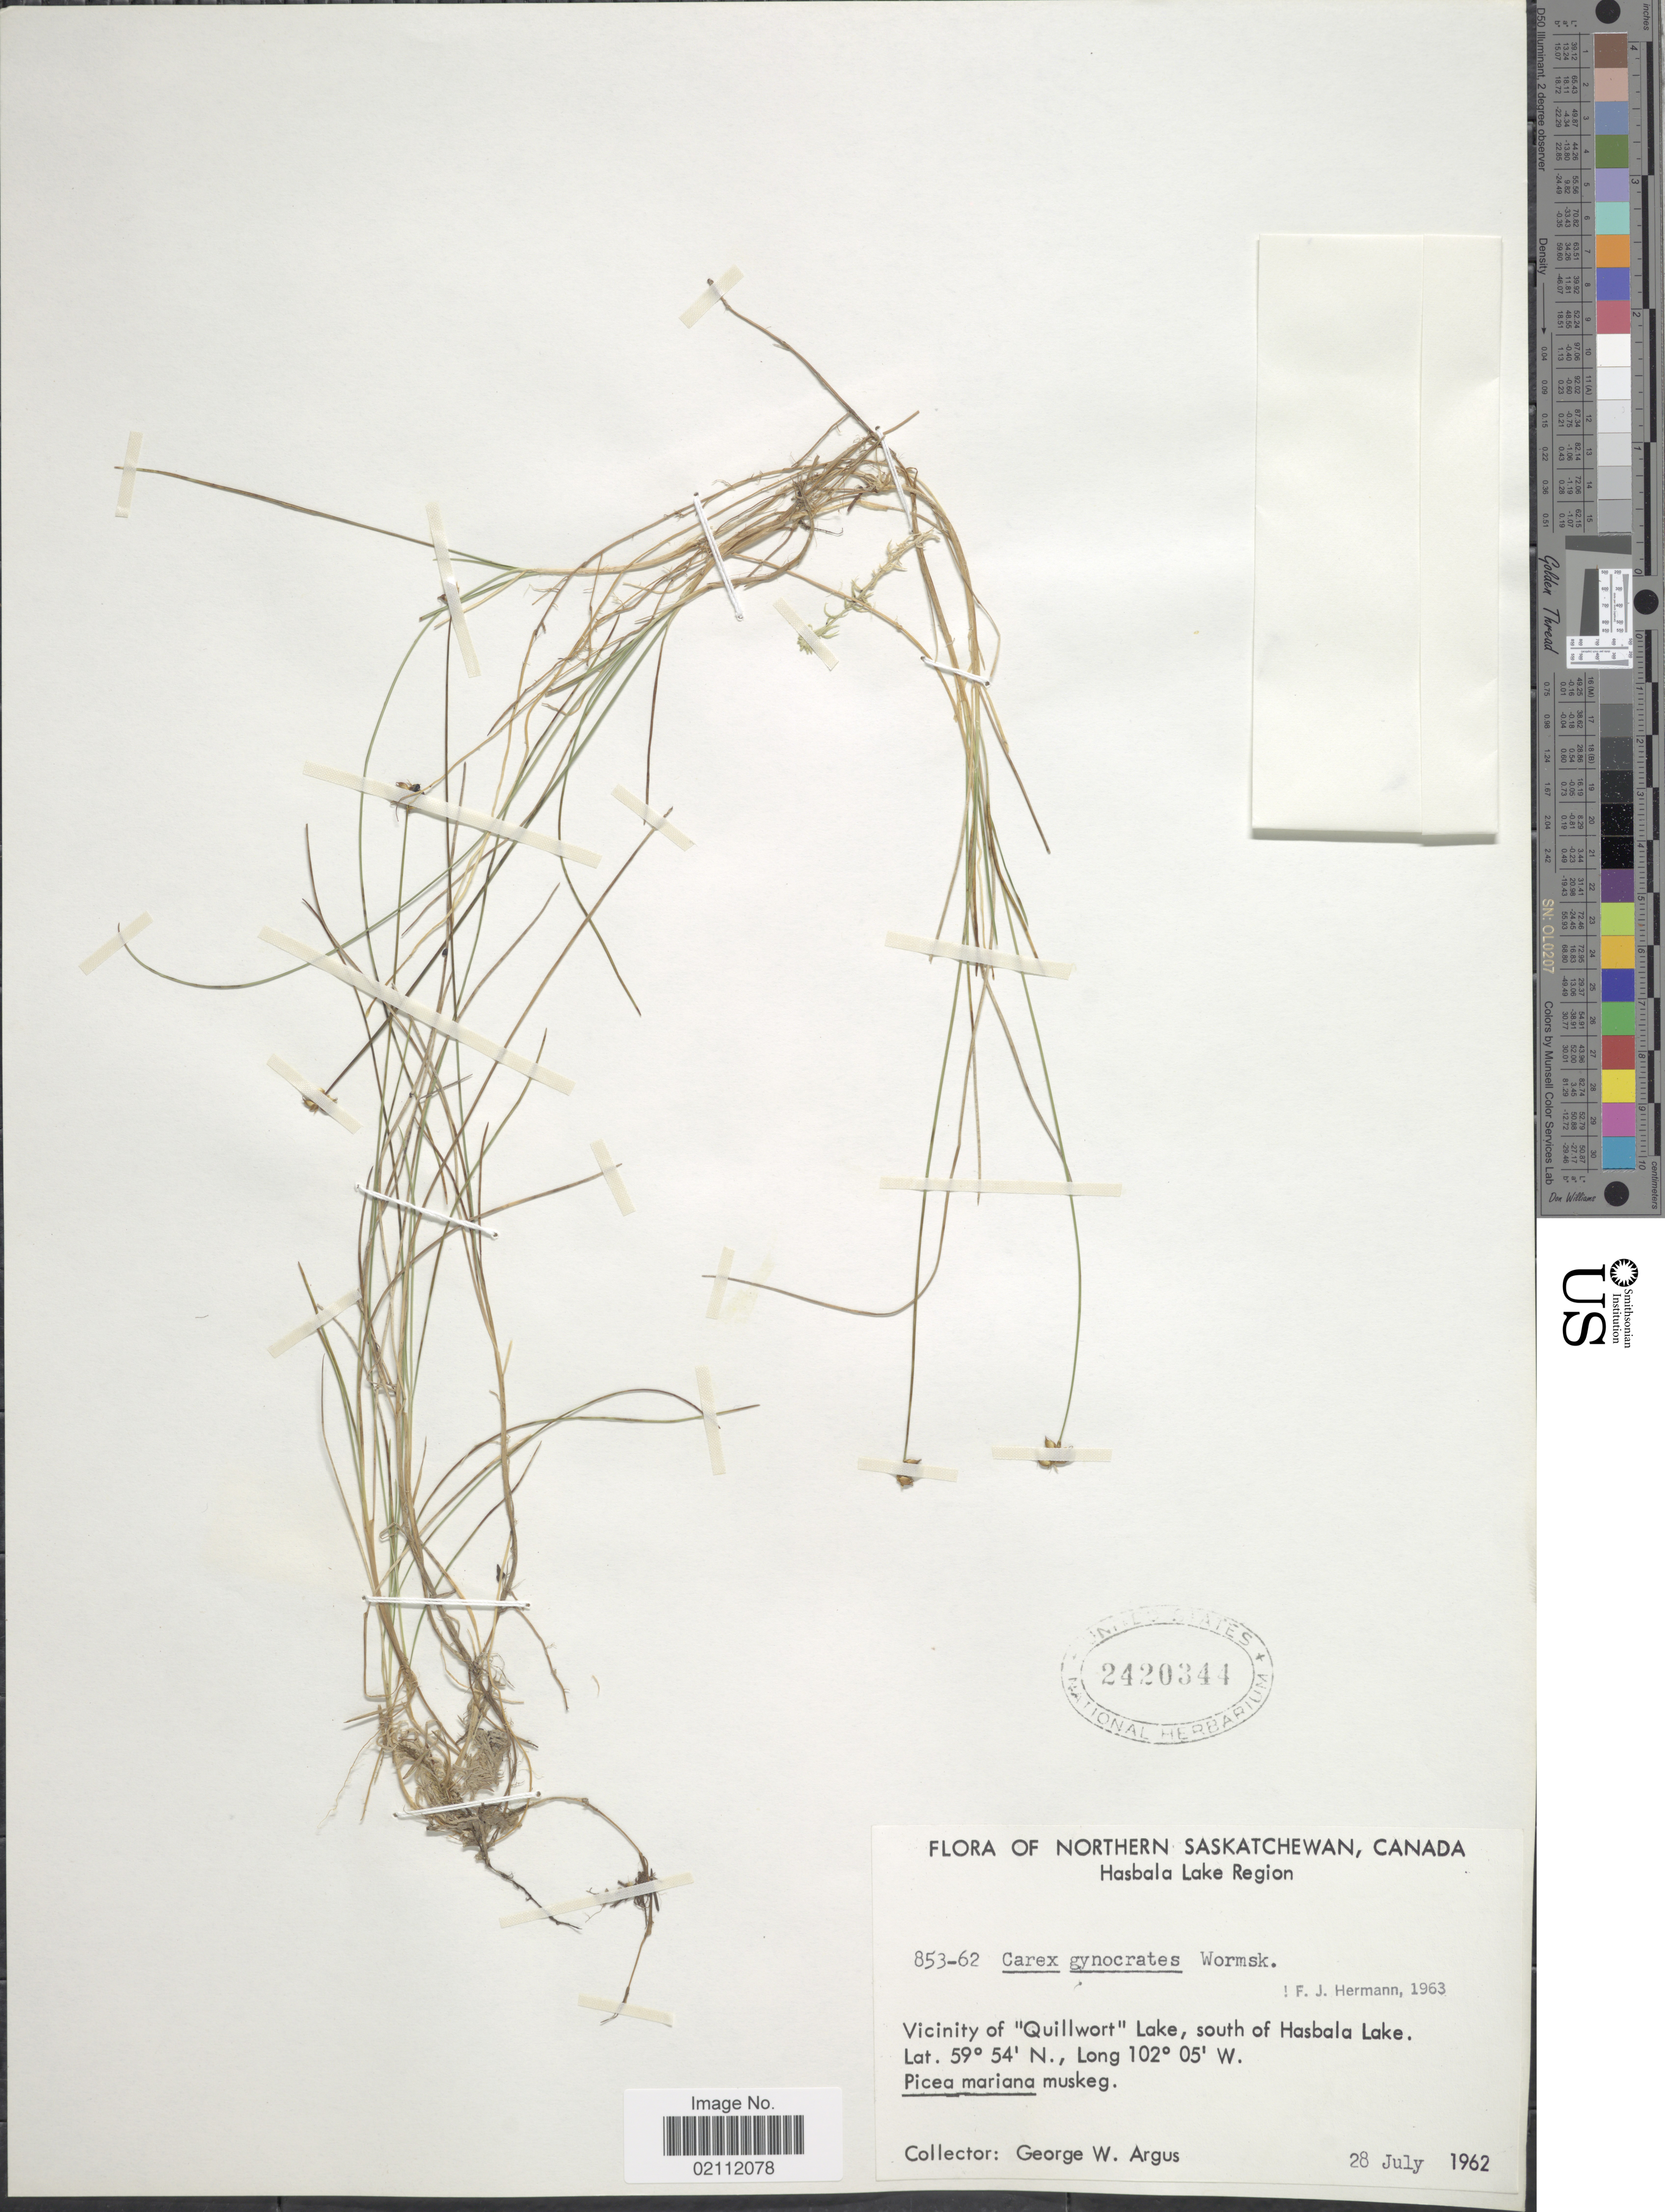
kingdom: Plantae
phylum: Tracheophyta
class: Liliopsida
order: Poales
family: Cyperaceae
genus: Carex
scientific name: Carex nardina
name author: (Hornem.) Fr.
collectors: G. W. Argus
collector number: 853-62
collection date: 1962-07-28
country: Canada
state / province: Saskatchewan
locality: Northern Saskatchewan, Hasbala Lake Region. Vicinity of "Quillwort"Lake, south of Hasbala LAke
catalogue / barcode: US 2420341